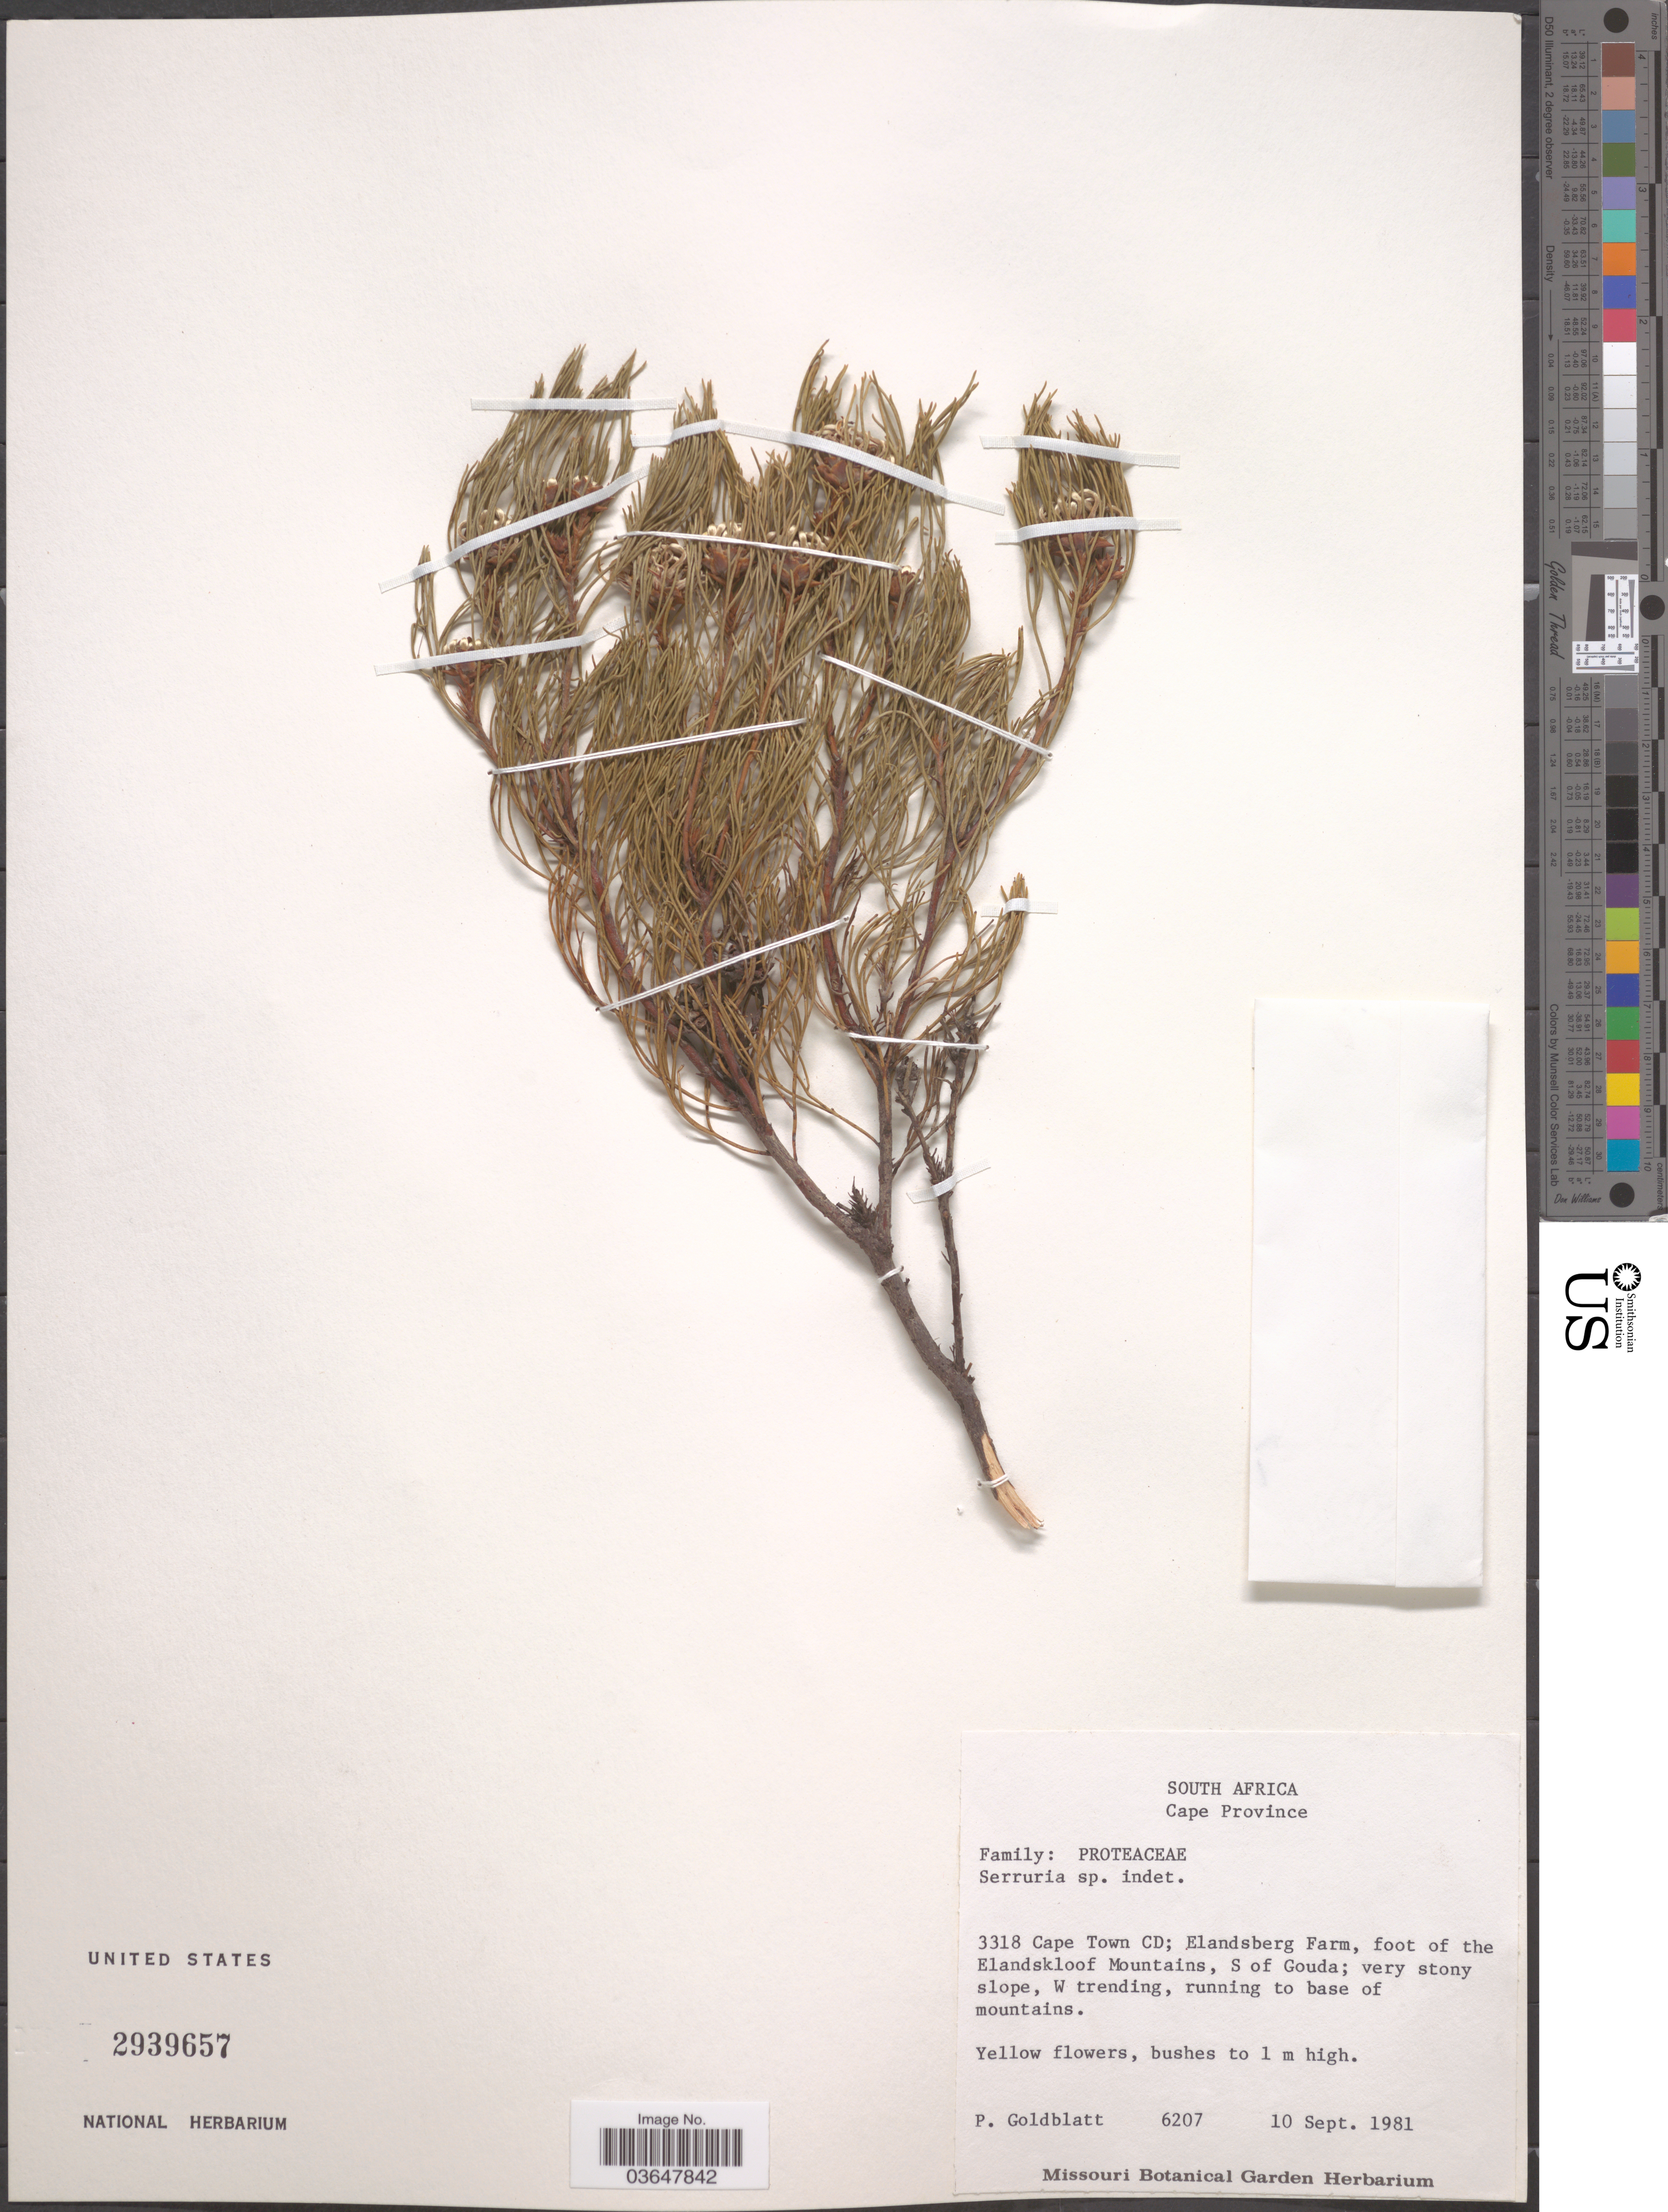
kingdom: Plantae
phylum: Tracheophyta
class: Magnoliopsida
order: Proteales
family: Proteaceae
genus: Serruria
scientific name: Serruria sp.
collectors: P. Goldblatt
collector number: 6207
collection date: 1981-09-10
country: South Africa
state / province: Western Cape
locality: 3318 Cape town CD; Elandsberg Farm, foot of the Elandskloof Mountains, S. of Gouda; very stony slope, W trending, running to base of mountains.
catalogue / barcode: US 2939657